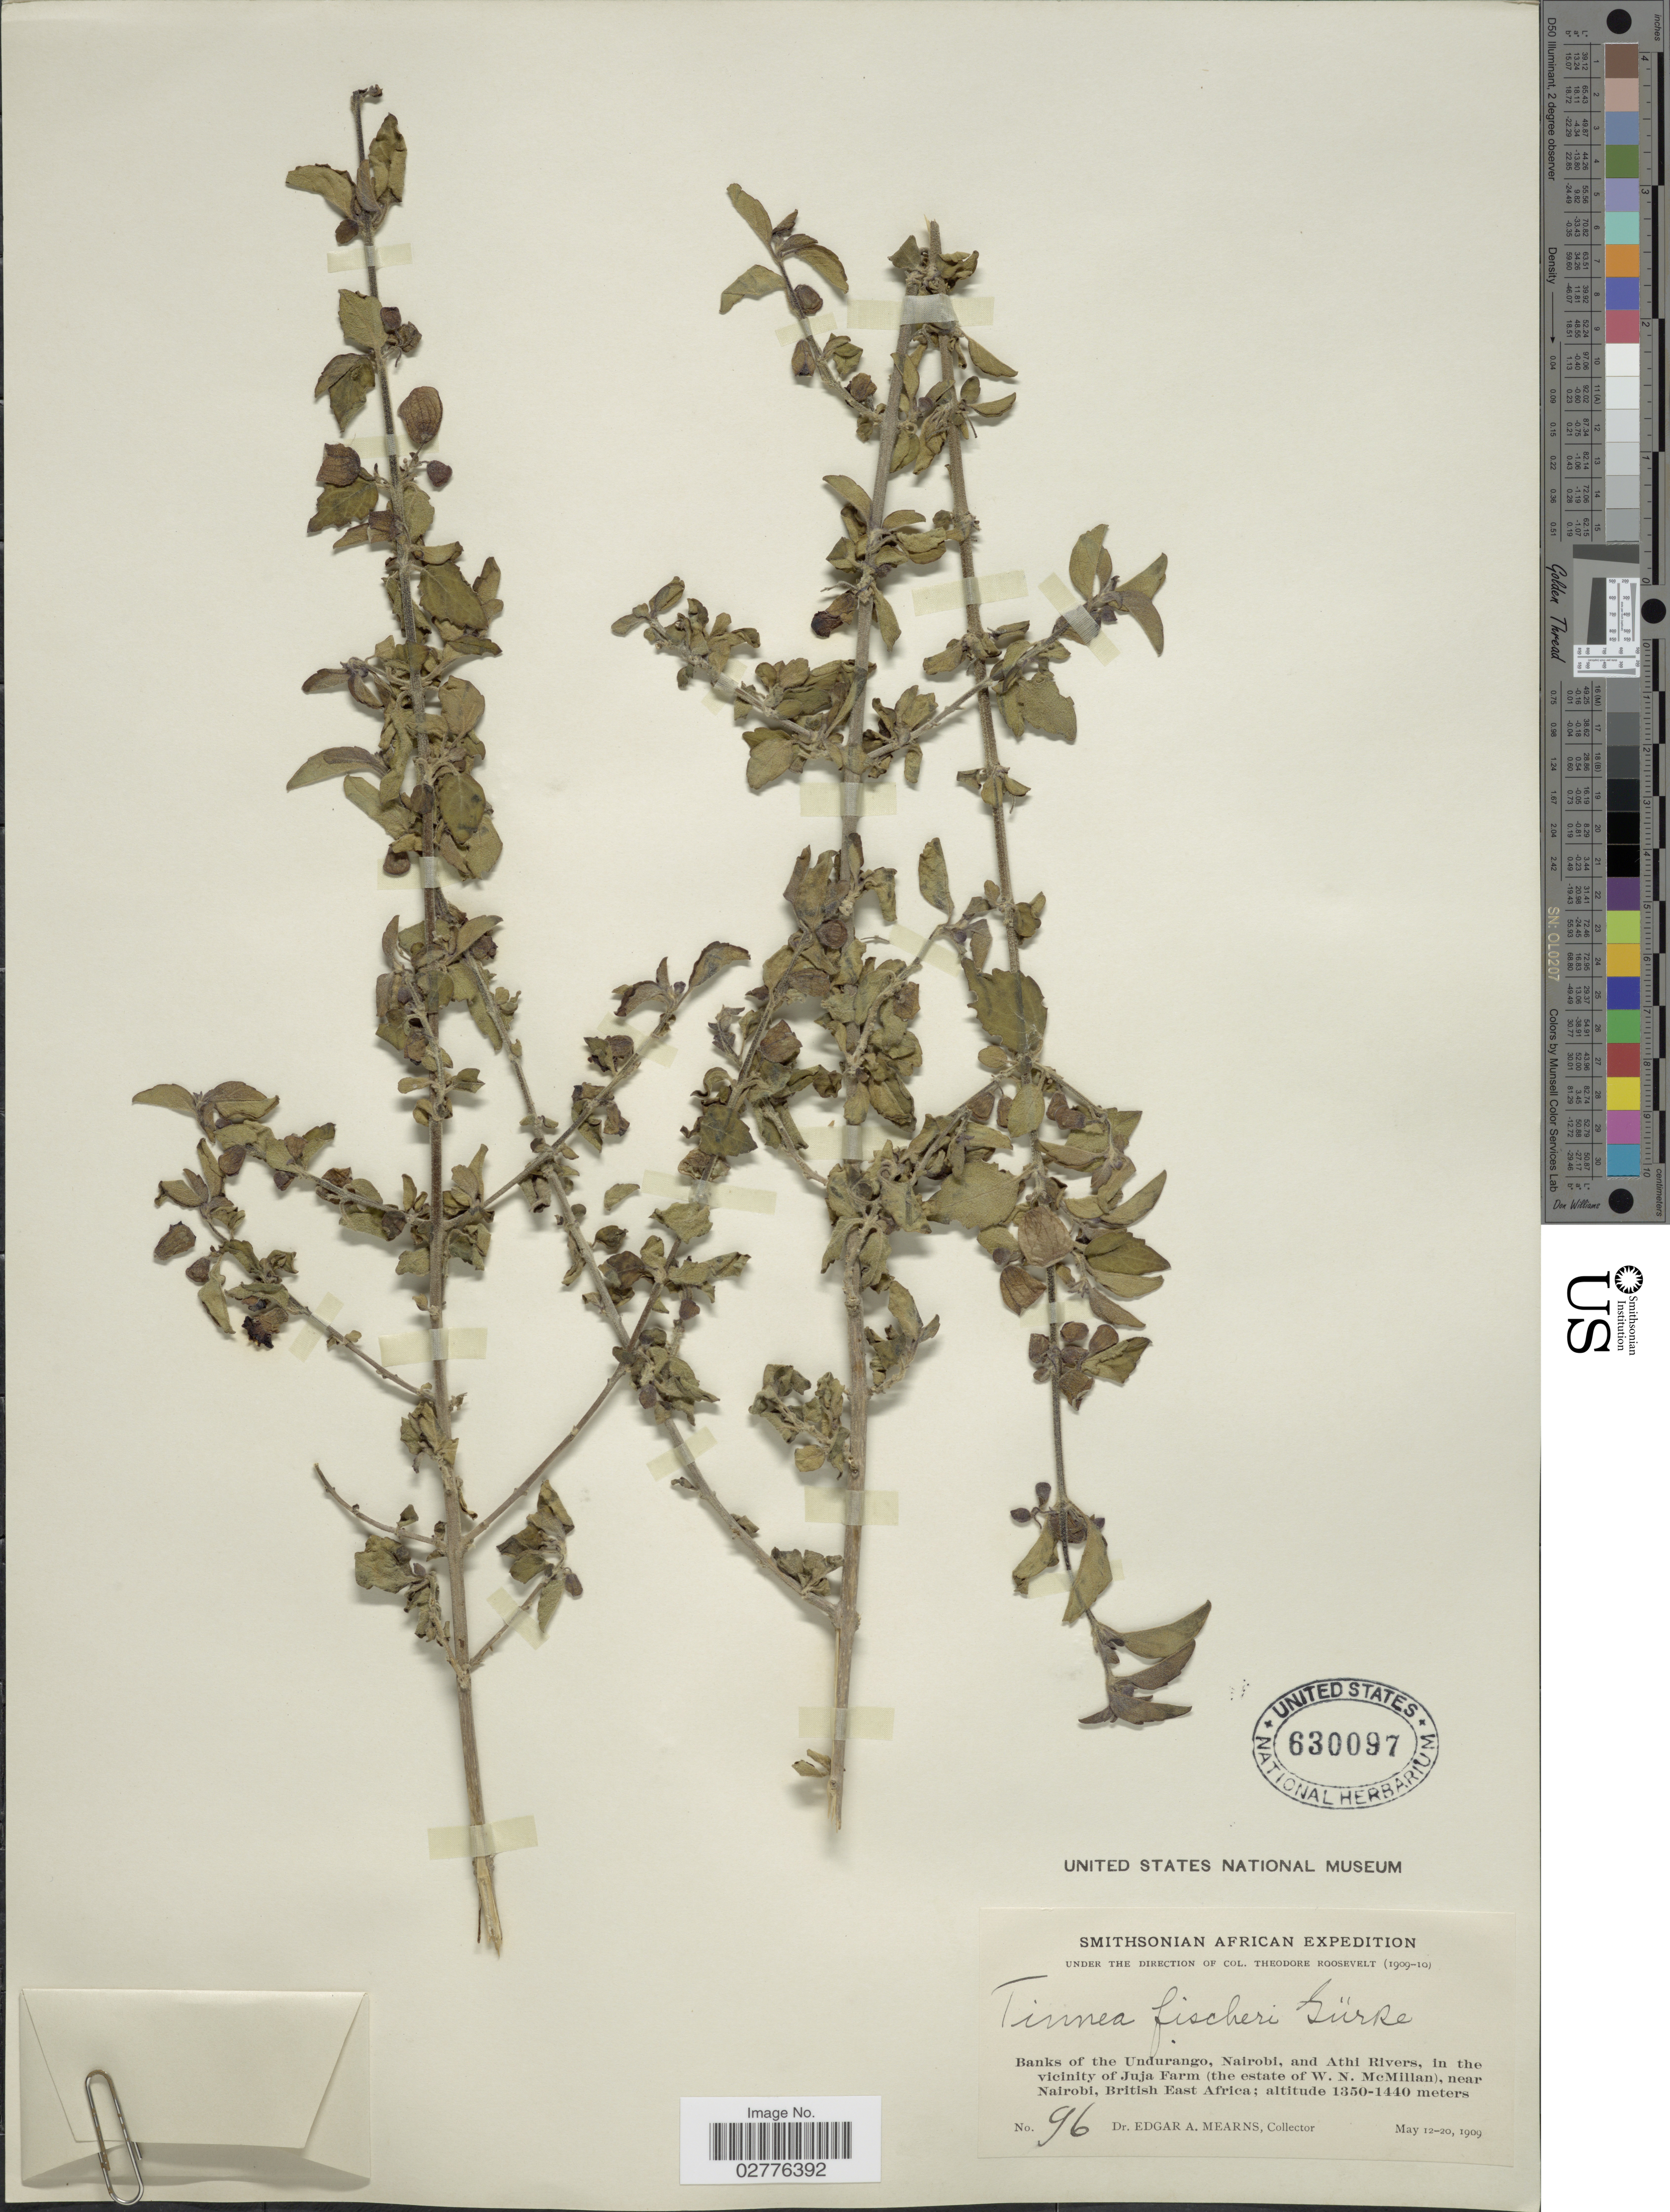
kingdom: Plantae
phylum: Tracheophyta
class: Magnoliopsida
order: Lamiales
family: Lamiaceae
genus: Tinnea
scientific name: Tinnea fischeri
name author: Gürke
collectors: E. A. Mearns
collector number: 96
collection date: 1909-05-12/1909-05-20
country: Kenya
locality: Banks of the Undurango, Nairobi, and Athi Rivers, in the vicinity of Juja Farm (the estate of W.N. McMillan), near Nairobi, British East Africa.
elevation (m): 1350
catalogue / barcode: US 630097